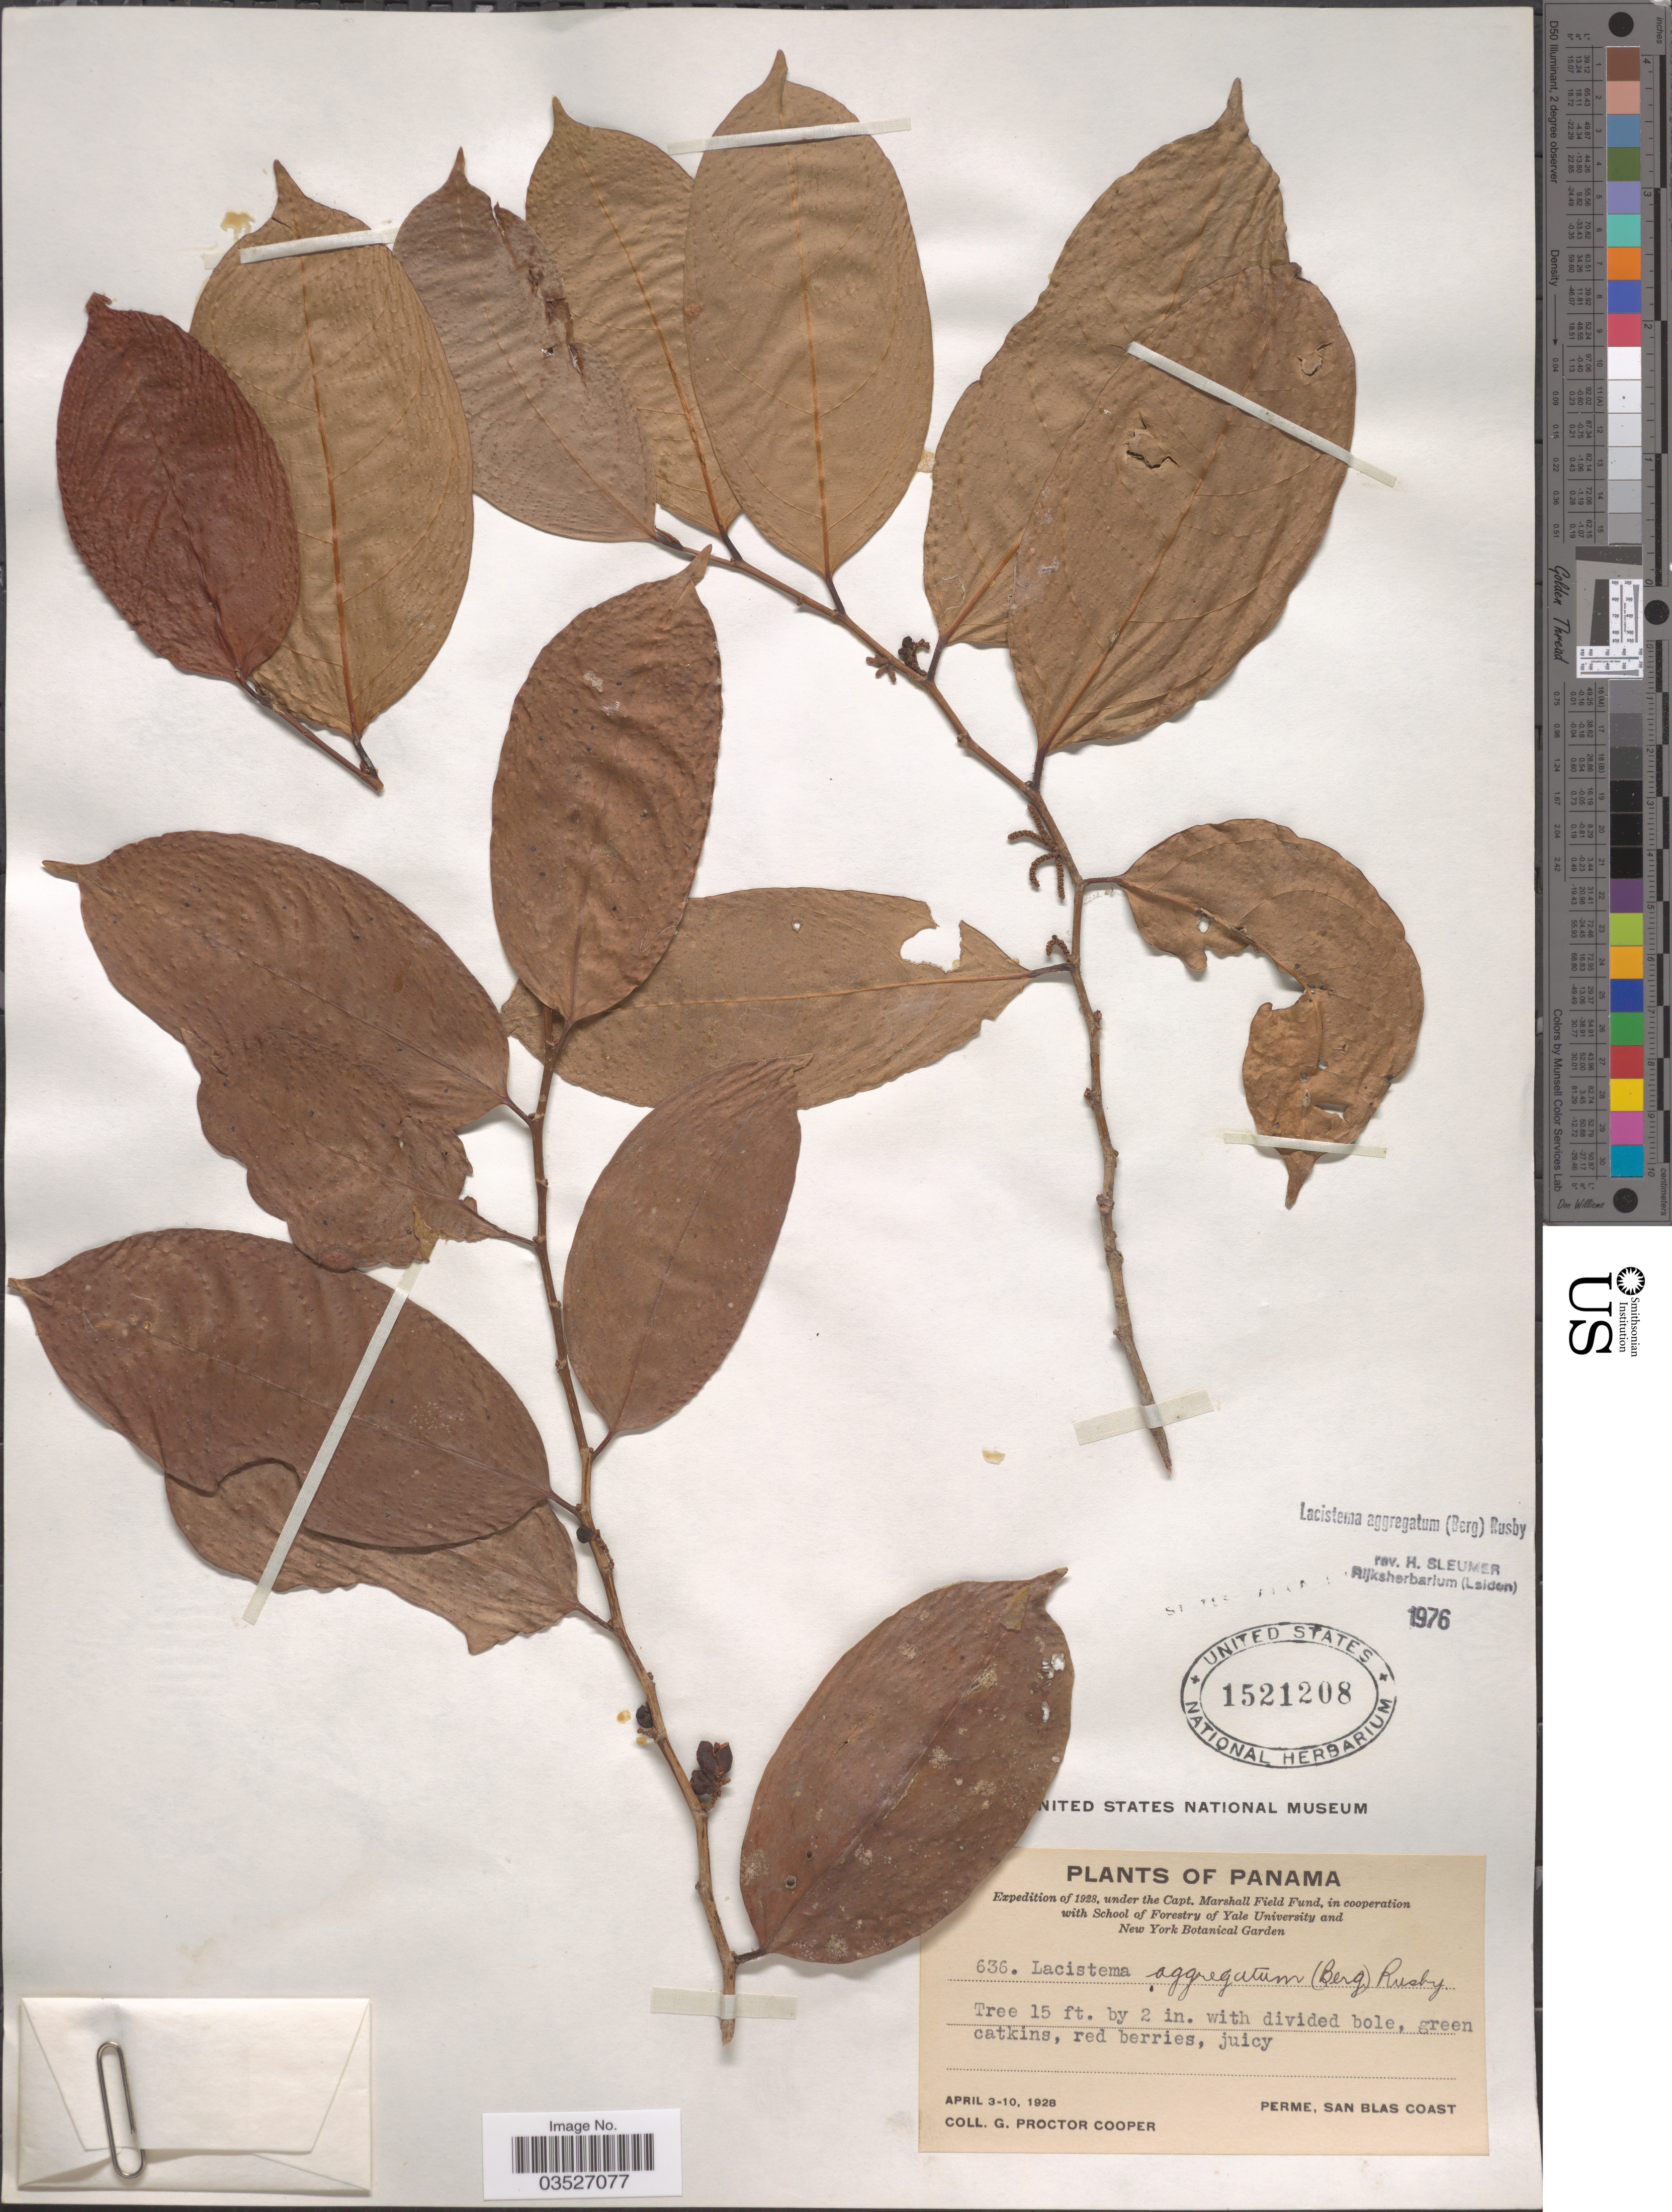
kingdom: Plantae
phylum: Tracheophyta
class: Magnoliopsida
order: Malpighiales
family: Lacistemataceae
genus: Lacistema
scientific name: Lacistema aggregatum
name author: (P.J. Bergius) Rusby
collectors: G. Cooper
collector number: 636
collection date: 1928-04-03/1928-04-10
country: Panama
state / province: Kuna Yala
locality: Perme, San Blas Coast.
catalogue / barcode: US 1521208